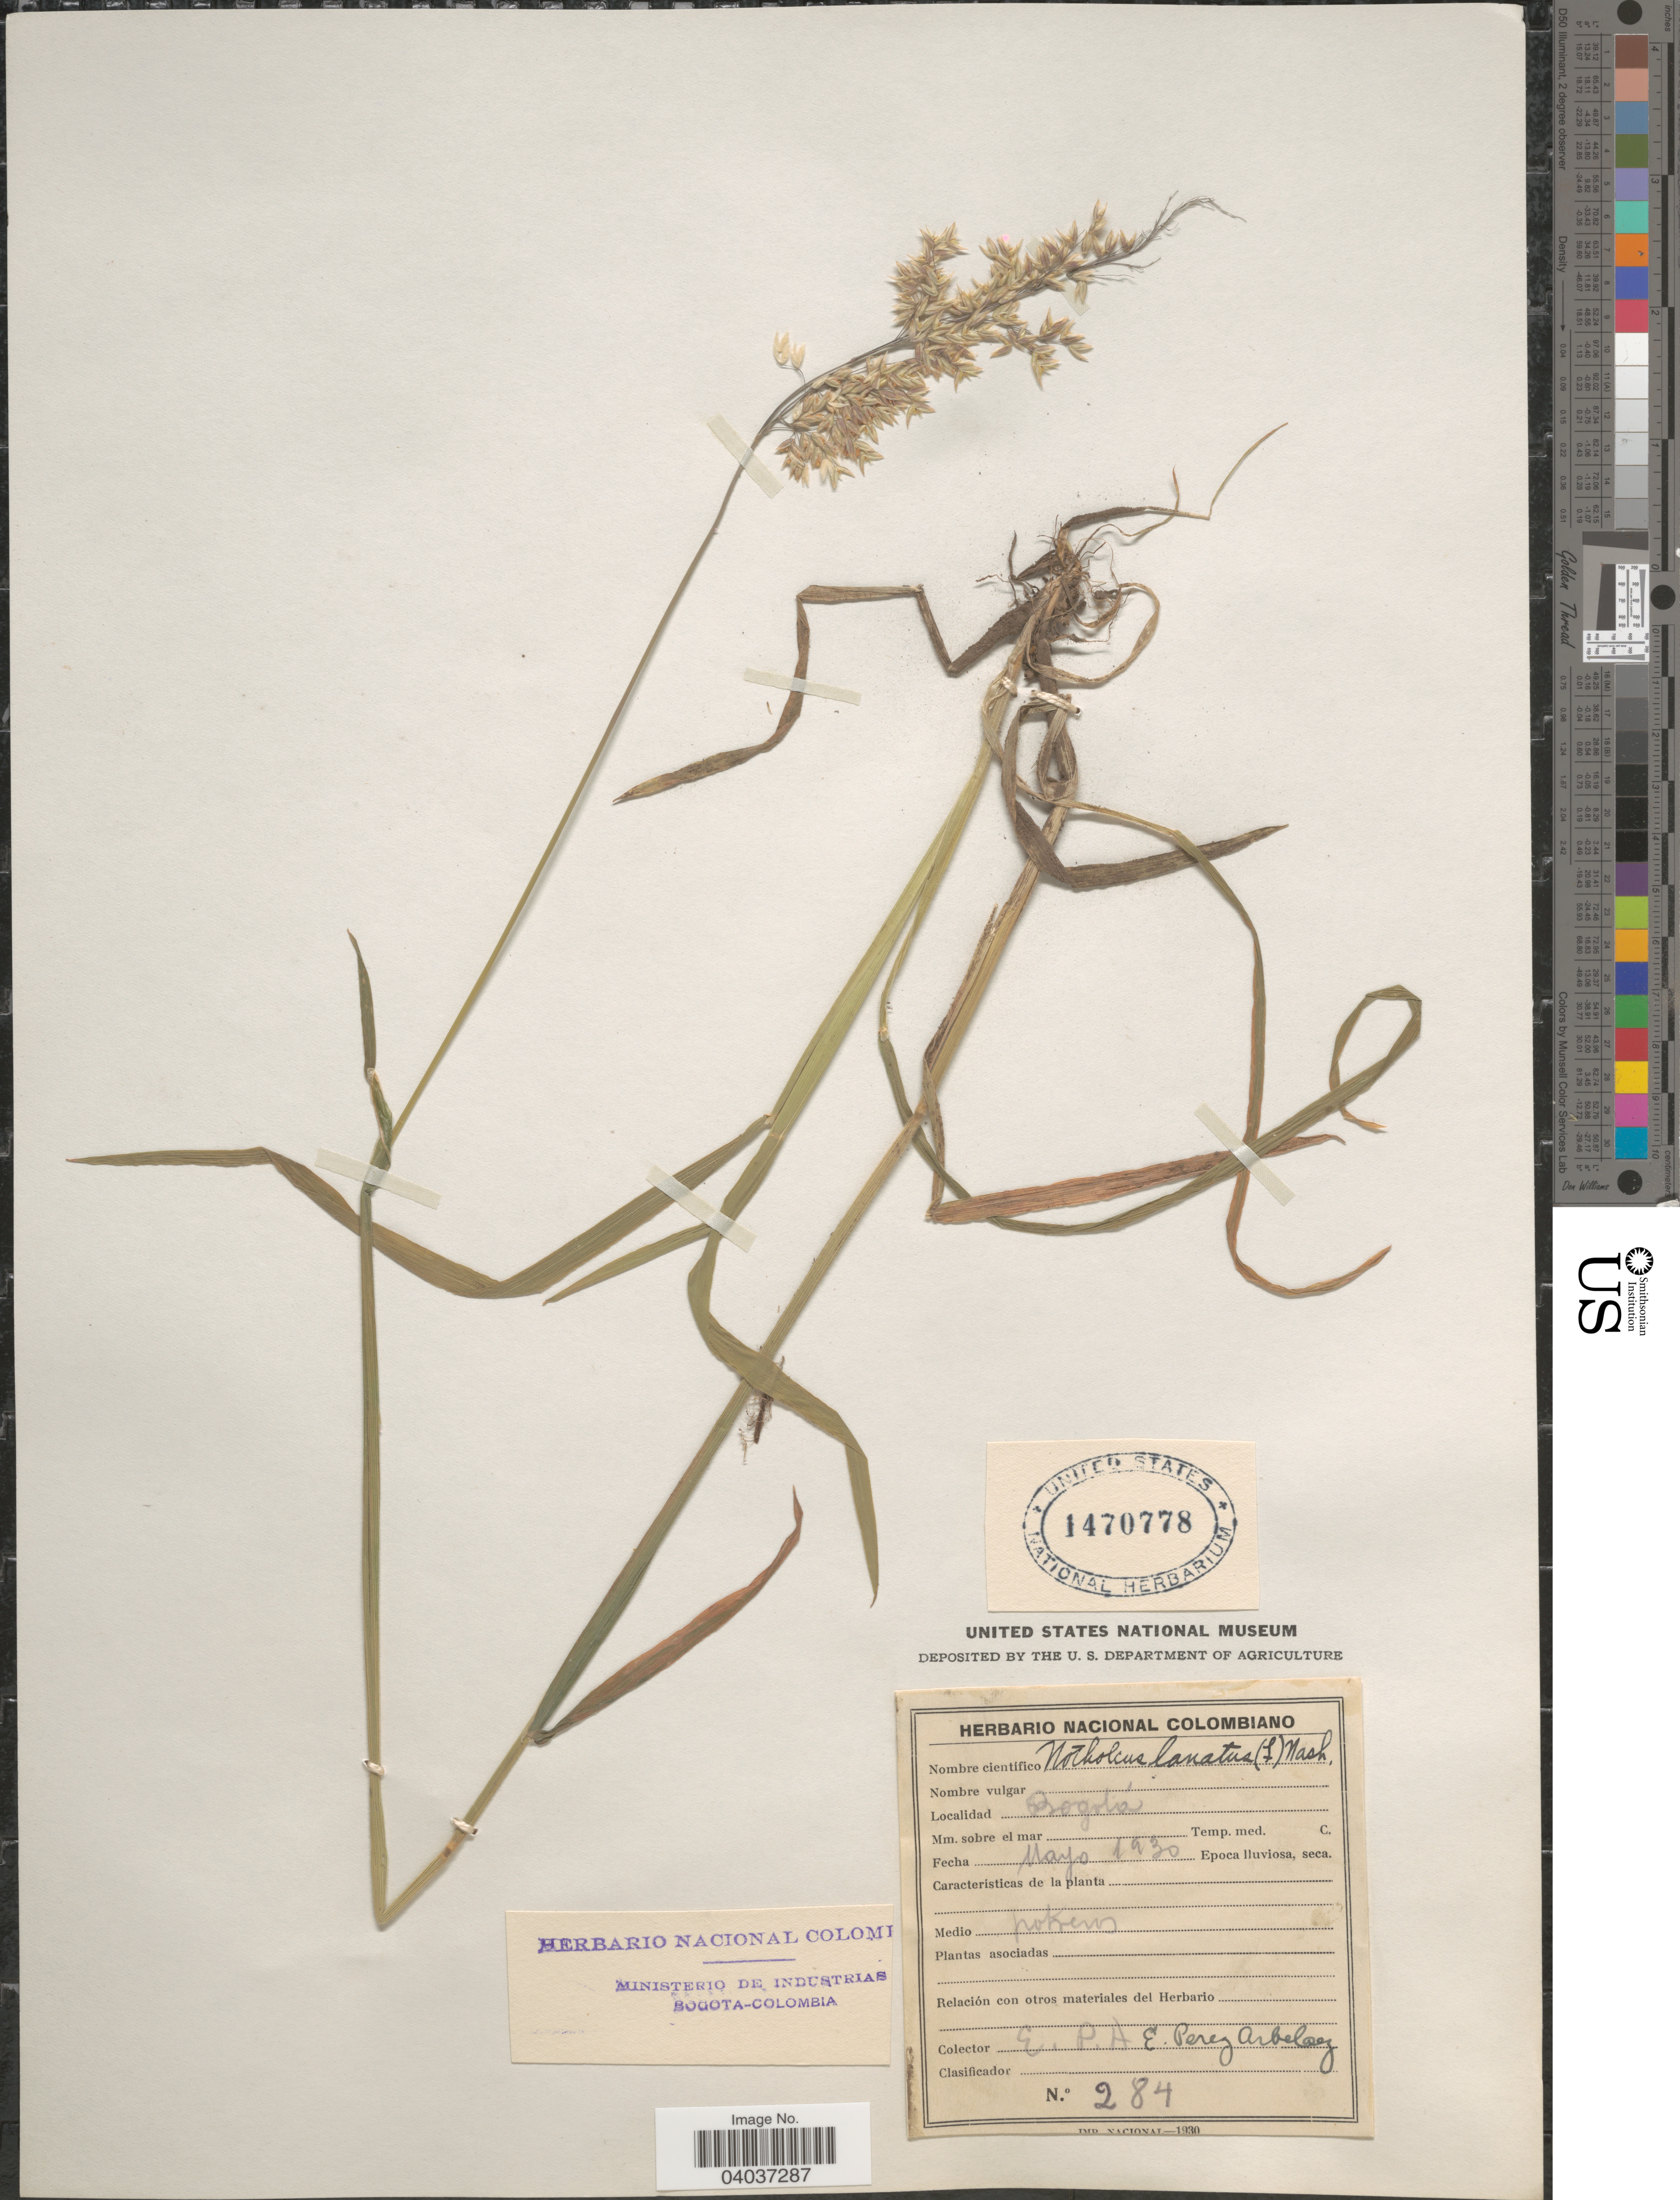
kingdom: Plantae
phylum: Tracheophyta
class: Liliopsida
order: Poales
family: Poaceae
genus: Holcus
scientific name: Holcus lanatus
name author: L.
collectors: E. Pérez Arbeláez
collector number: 284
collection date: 1930-05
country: Colombia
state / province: Bogota D.C.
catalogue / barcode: US 1470778